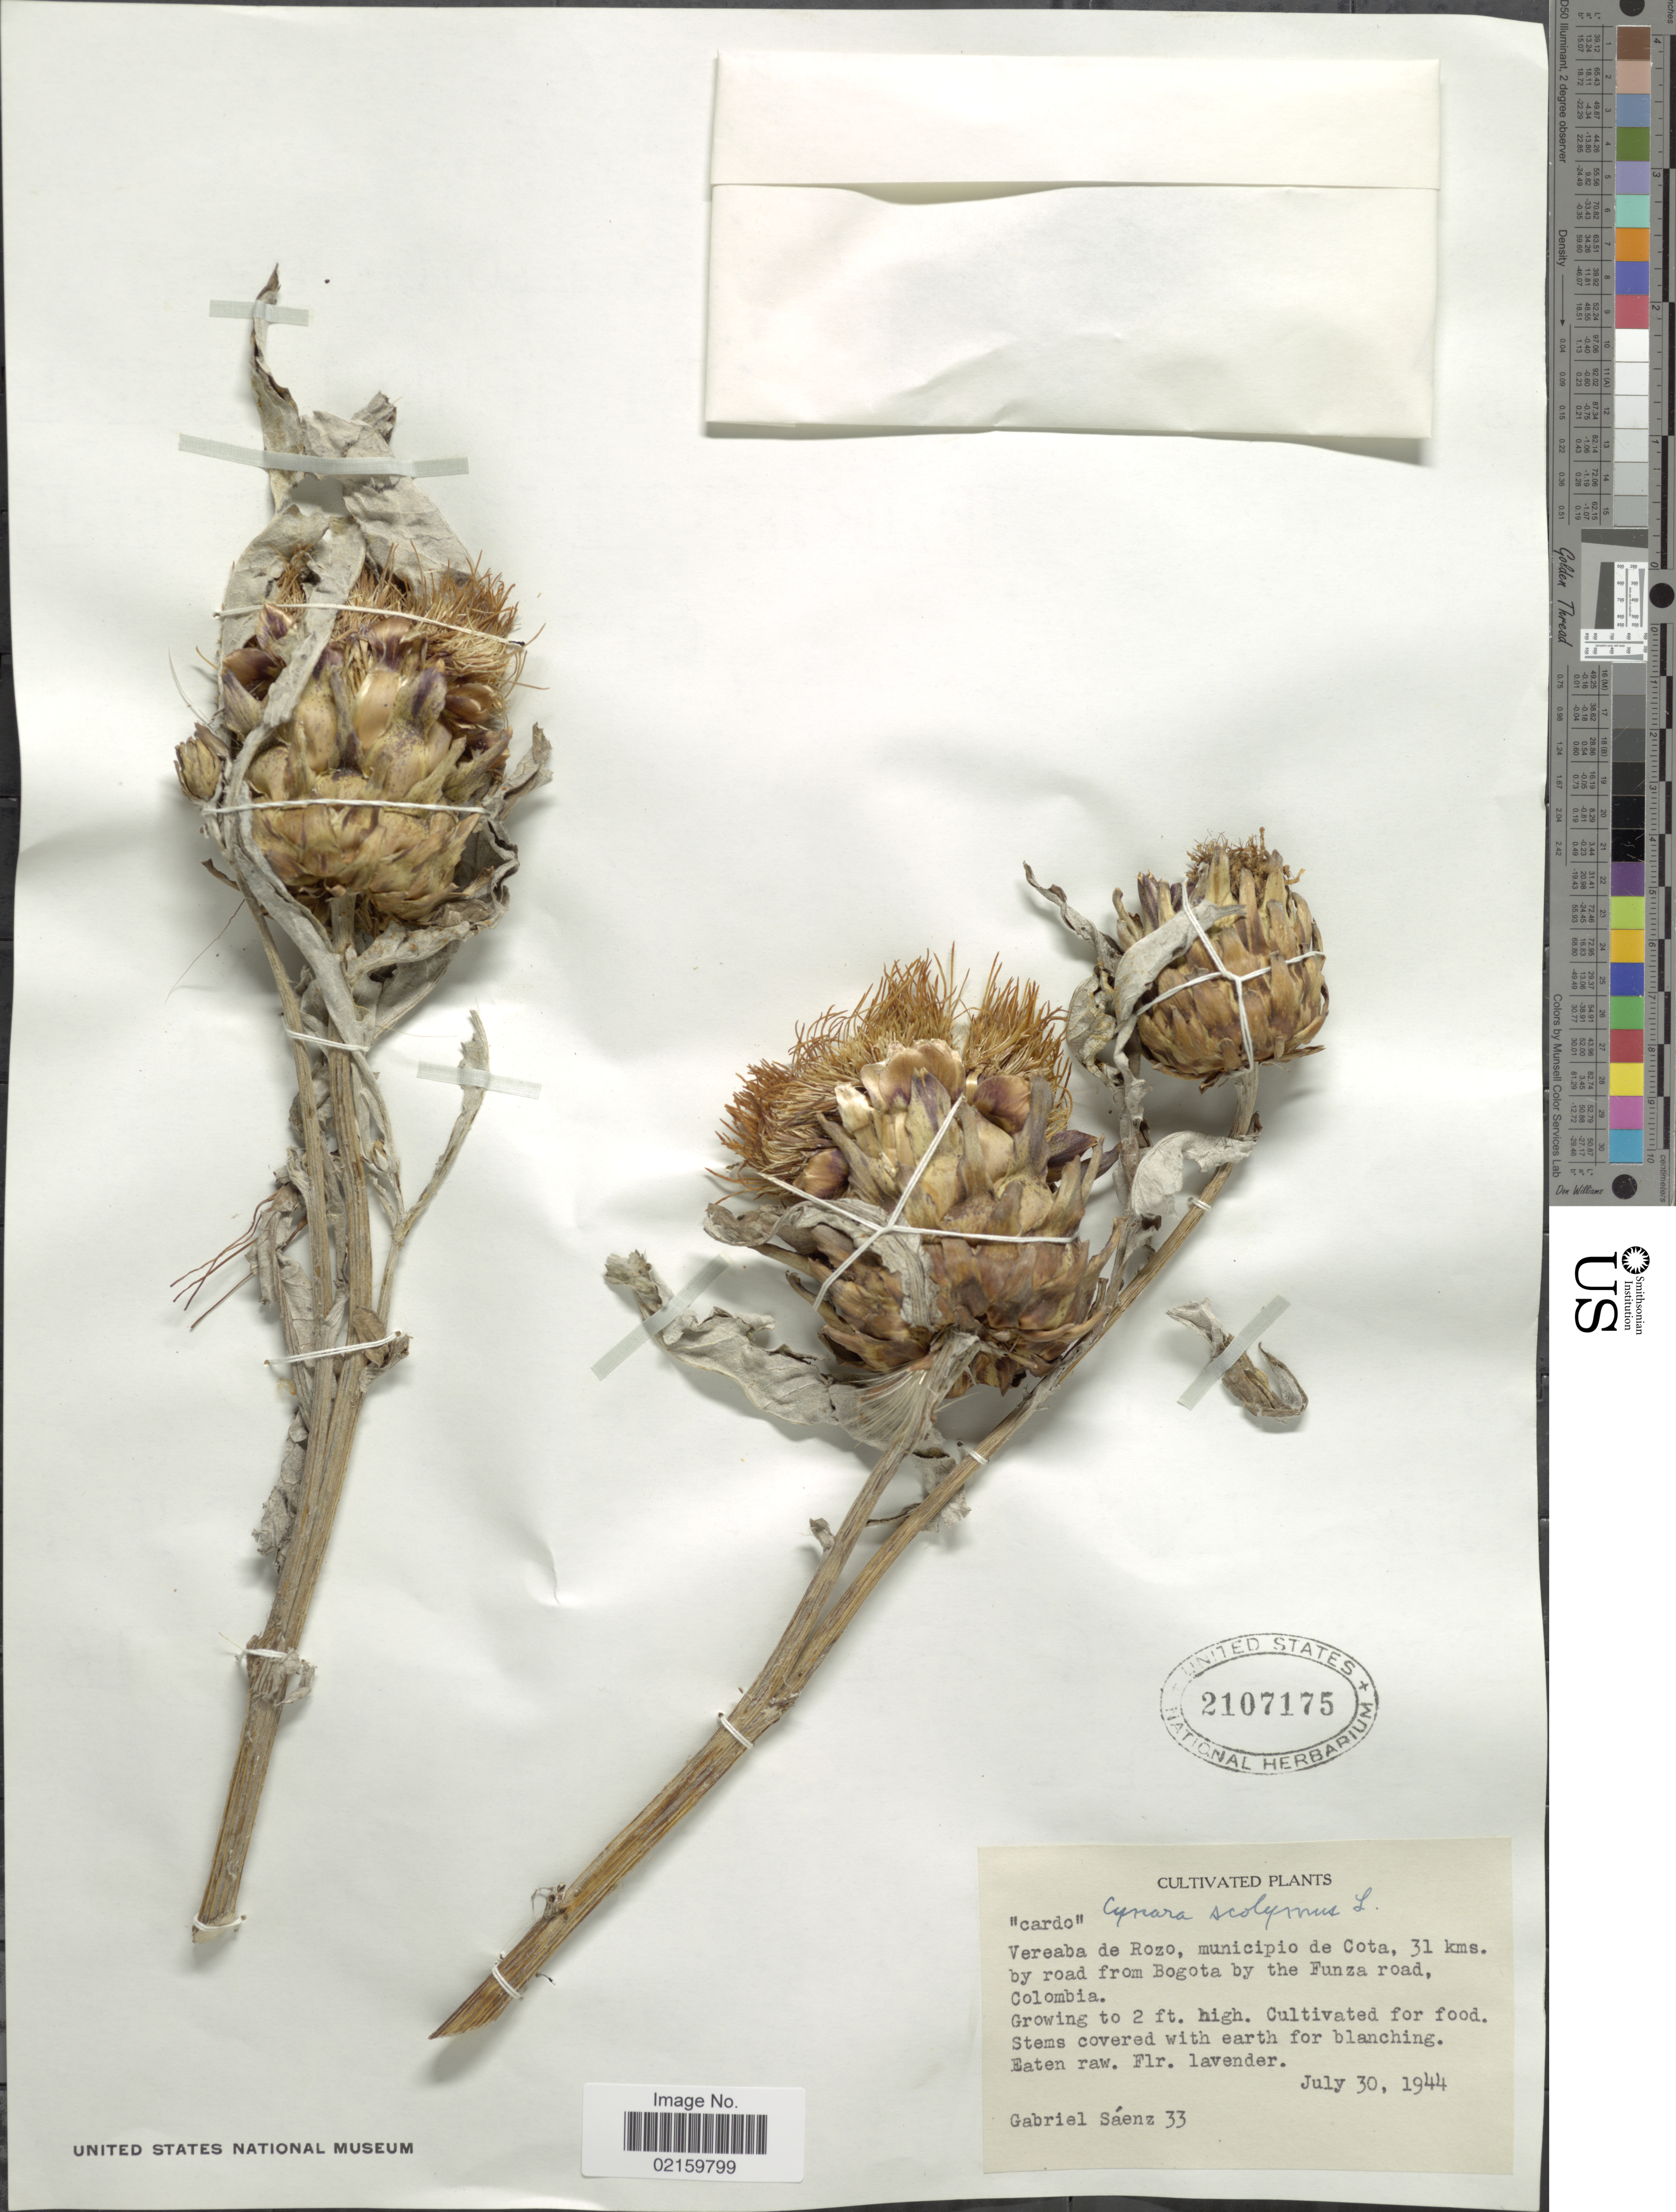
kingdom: Plantae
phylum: Tracheophyta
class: Magnoliopsida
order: Asterales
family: Asteraceae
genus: Cynara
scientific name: Cynara scolymus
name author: L.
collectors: G. Saenz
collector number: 33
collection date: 1944-07-30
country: Colombia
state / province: Bogota D.C.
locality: Vereaba de Rozo, municipio de Cota, 31 kms. by road from Bogota by the Funza road, Colombia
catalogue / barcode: US 2107175